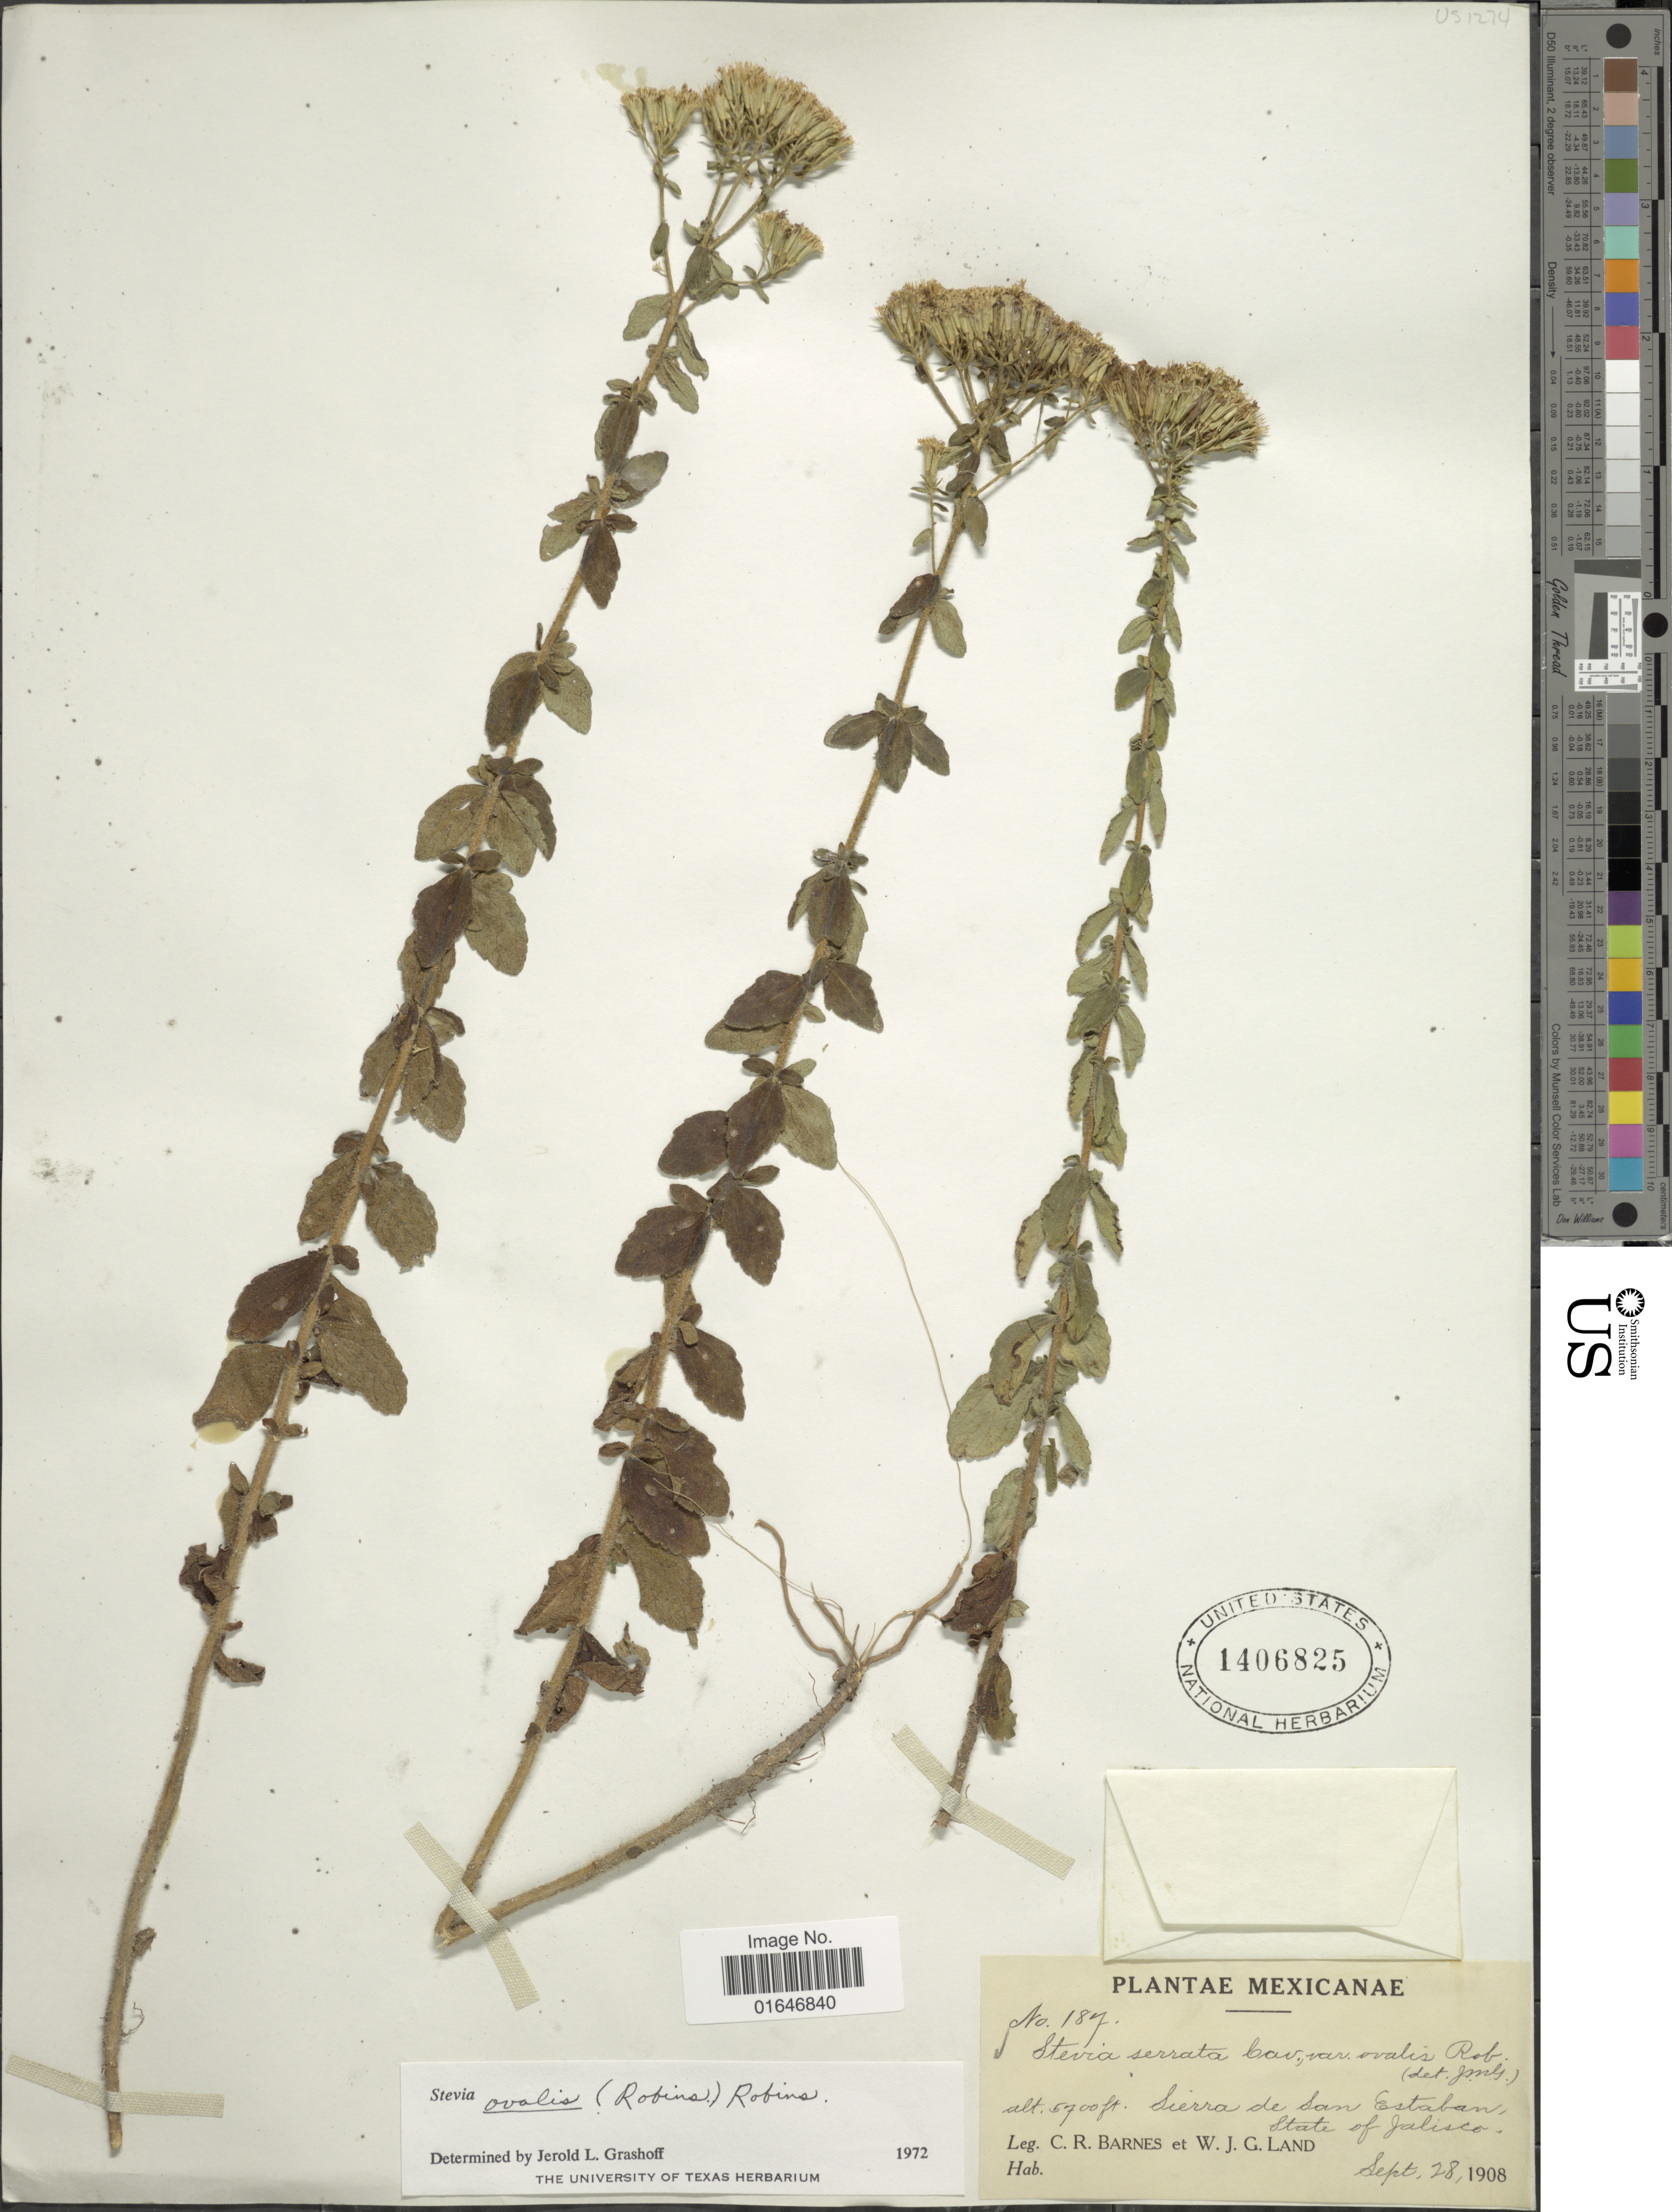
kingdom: Plantae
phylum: Tracheophyta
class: Magnoliopsida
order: Asterales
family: Asteraceae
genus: Stevia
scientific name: Stevia ovalis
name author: (B.L. Rob.) B.L. Rob.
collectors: C. R. Barnes & W. J. G. Land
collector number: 187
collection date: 1908-09-28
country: Mexico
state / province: Jalisco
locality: Sierra de San Estaban.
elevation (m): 1737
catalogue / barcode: US 1406825